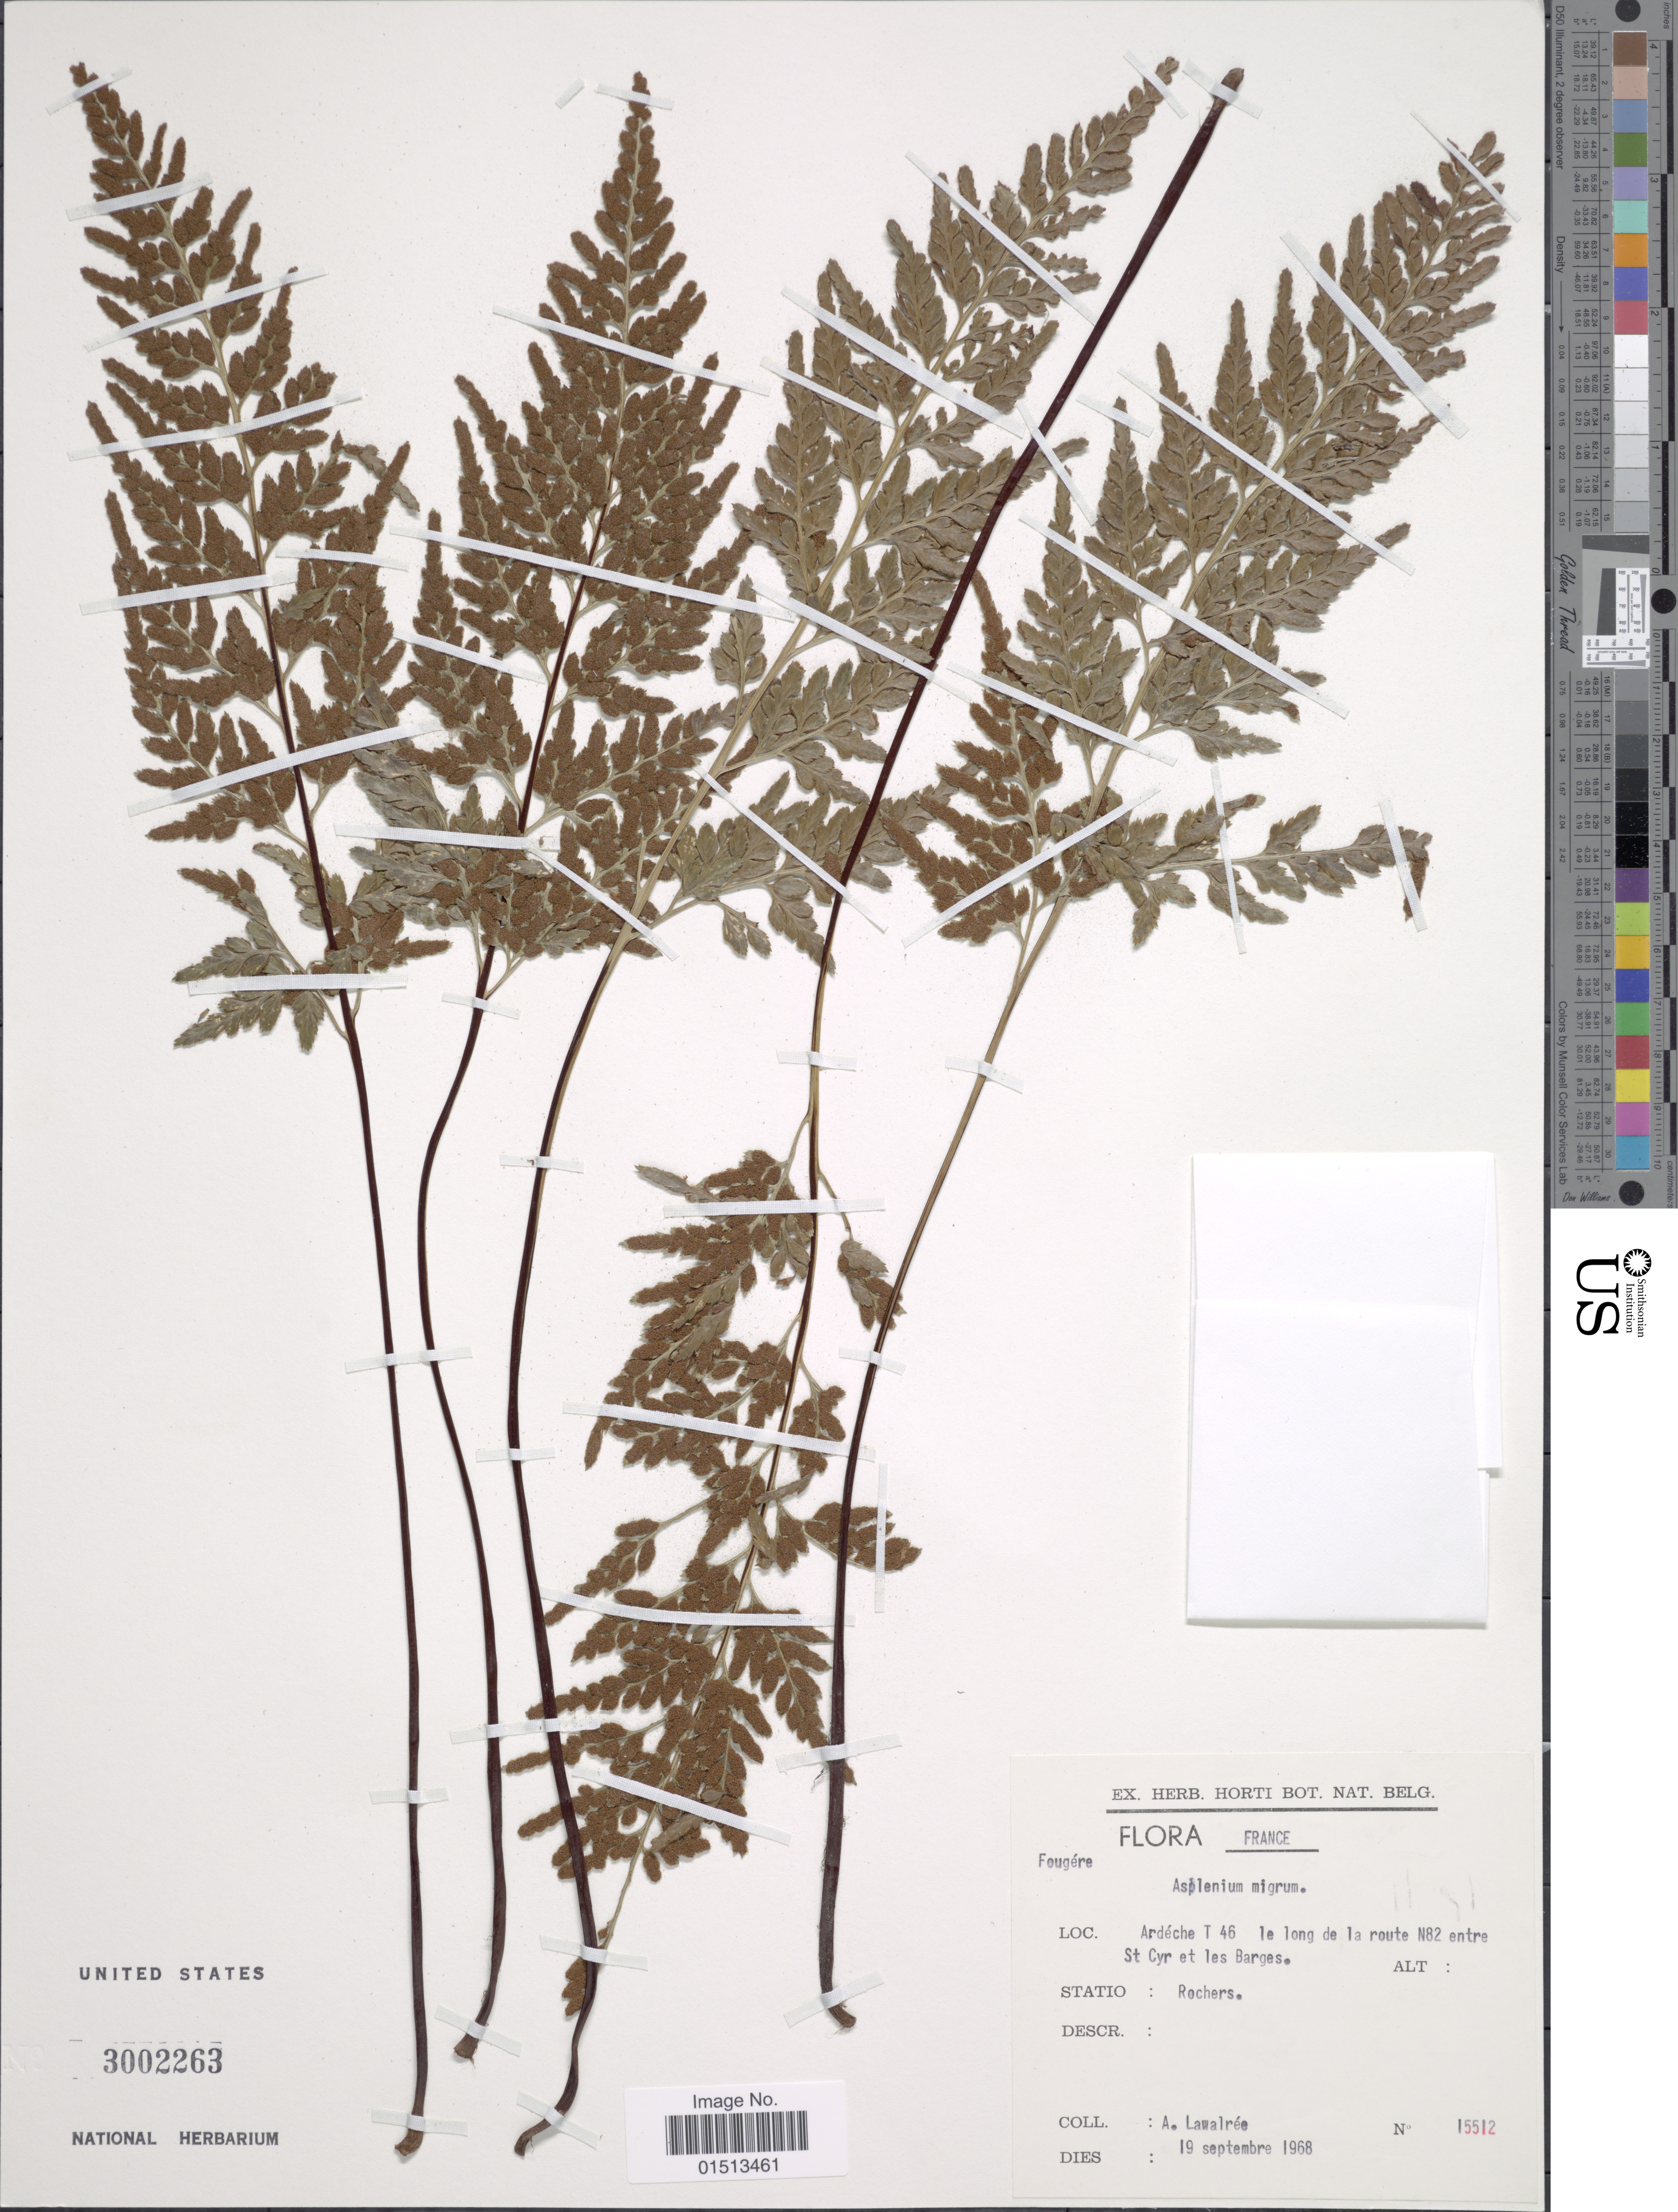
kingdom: Plantae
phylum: Tracheophyta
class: Polypodiopsida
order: Polypodiales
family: Aspleniaceae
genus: Asplenium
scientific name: Asplenium adiantum-nigrum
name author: L.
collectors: A. G. Lawalrée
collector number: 15512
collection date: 1968-09-19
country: France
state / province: Auvergne-Rhône-Alpes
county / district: Ardèche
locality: Ardéche T 46 le long de la route N82 entre St Cyr et les Barges.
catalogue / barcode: US 3002263